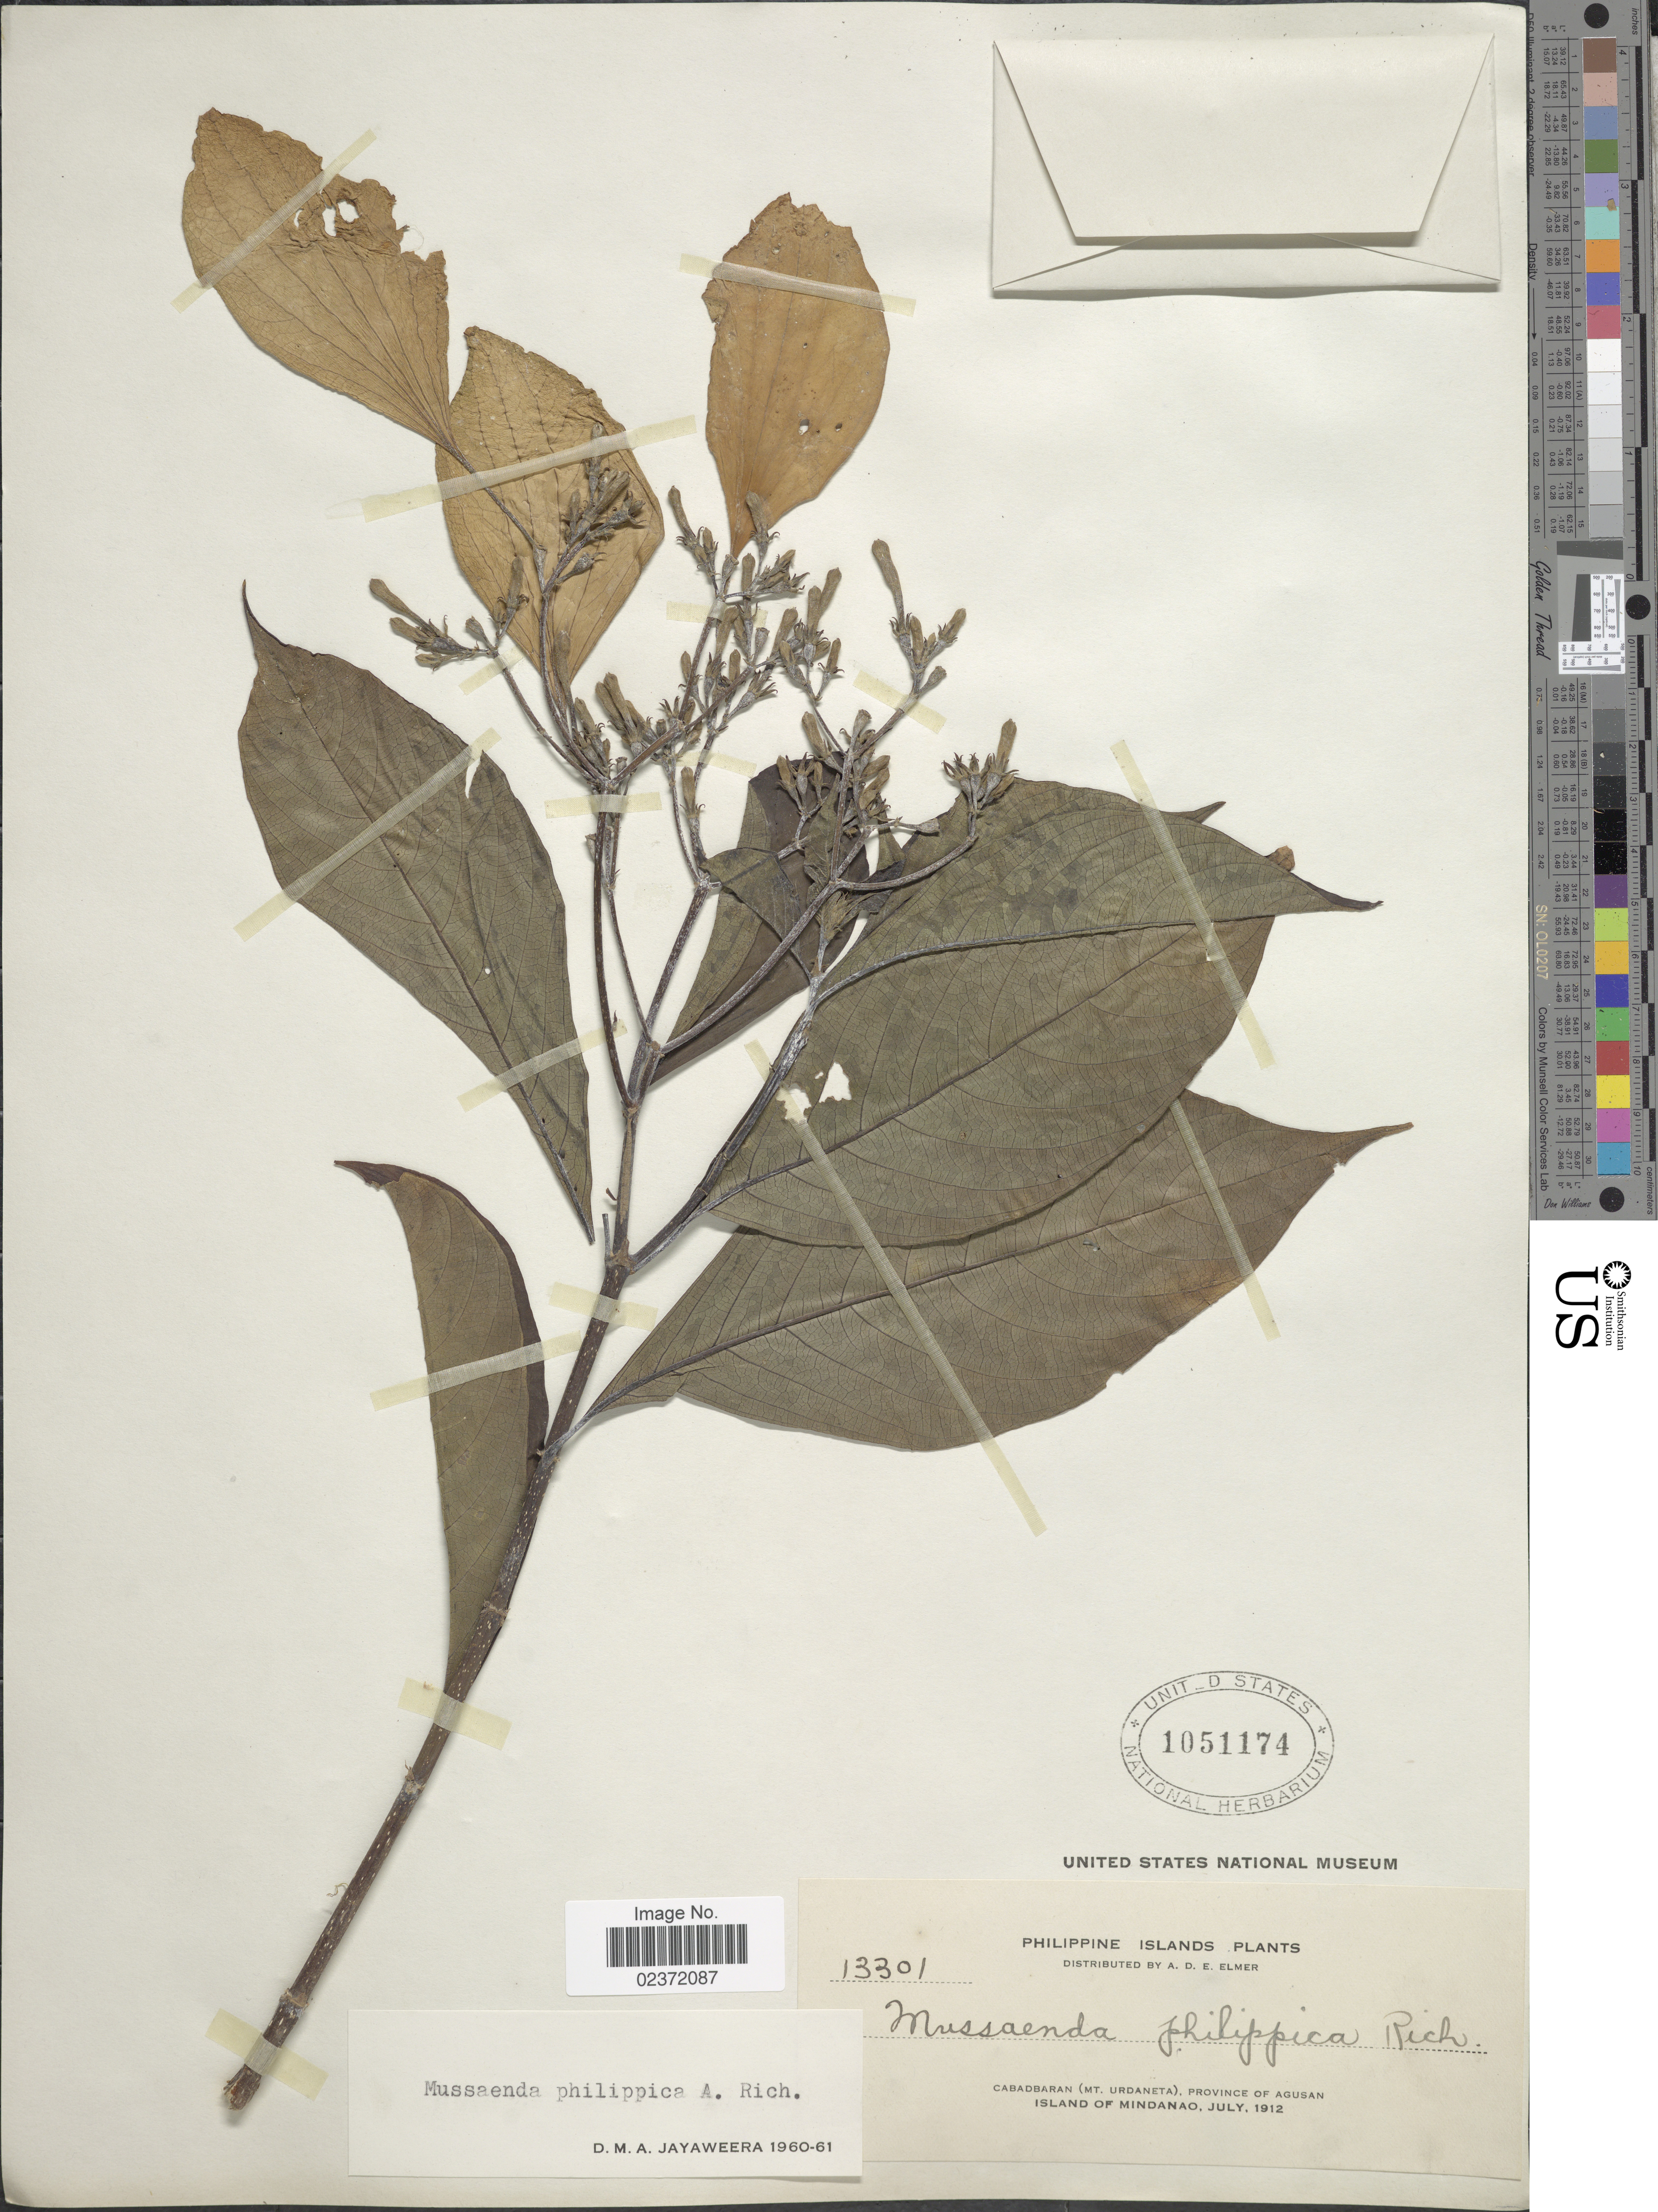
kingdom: Plantae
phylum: Tracheophyta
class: Magnoliopsida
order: Gentianales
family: Rubiaceae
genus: Mussaenda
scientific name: Mussaenda philippica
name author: A. Rich.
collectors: A. D. E. Elmer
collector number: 13301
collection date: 1912-07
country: Philippines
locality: Cabadbaran (Mt. Urdaneta) Province of Agusan, Island of Mindanao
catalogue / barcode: US 1051174